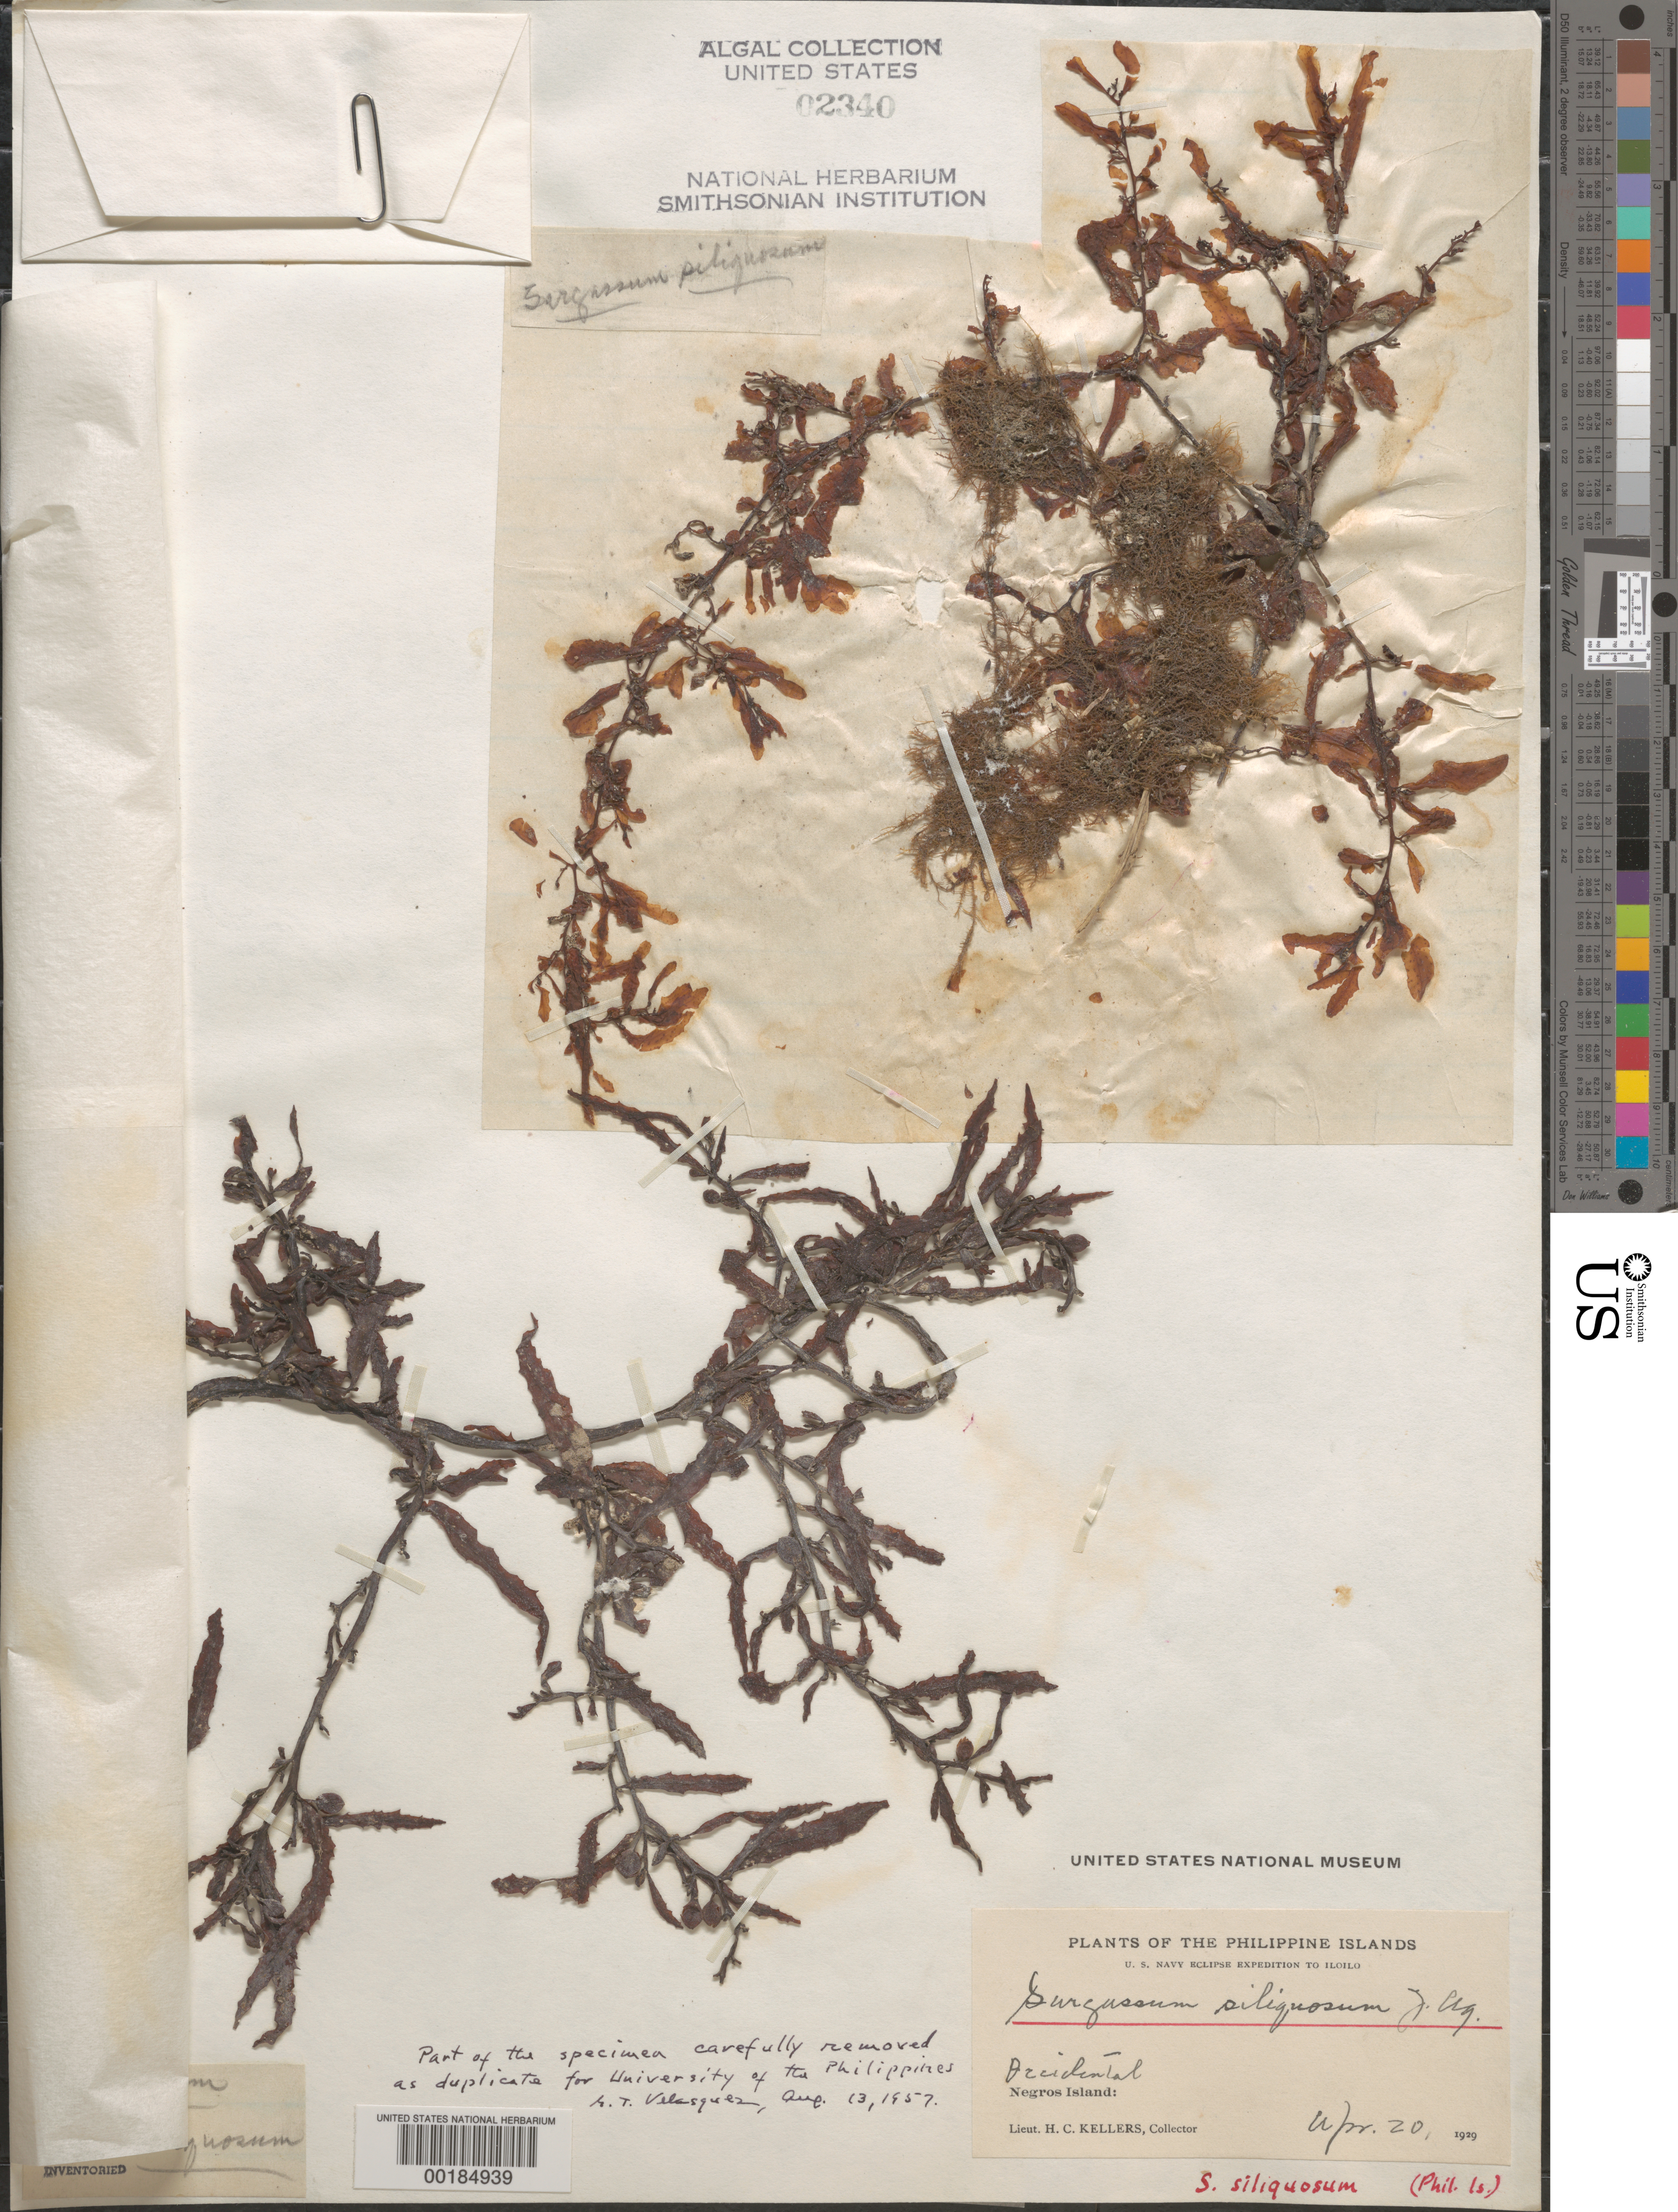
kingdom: Chromista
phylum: Ochrophyta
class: Phaeophyceae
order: Fucales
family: Sargassaceae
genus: Sargassum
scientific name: Sargassum siliquosum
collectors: H. Kellers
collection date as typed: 20 Apr 1929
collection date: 1929-04-20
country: Philippines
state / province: Western Visayas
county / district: Negros Occidental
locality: Negros occidental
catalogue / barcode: US 2340